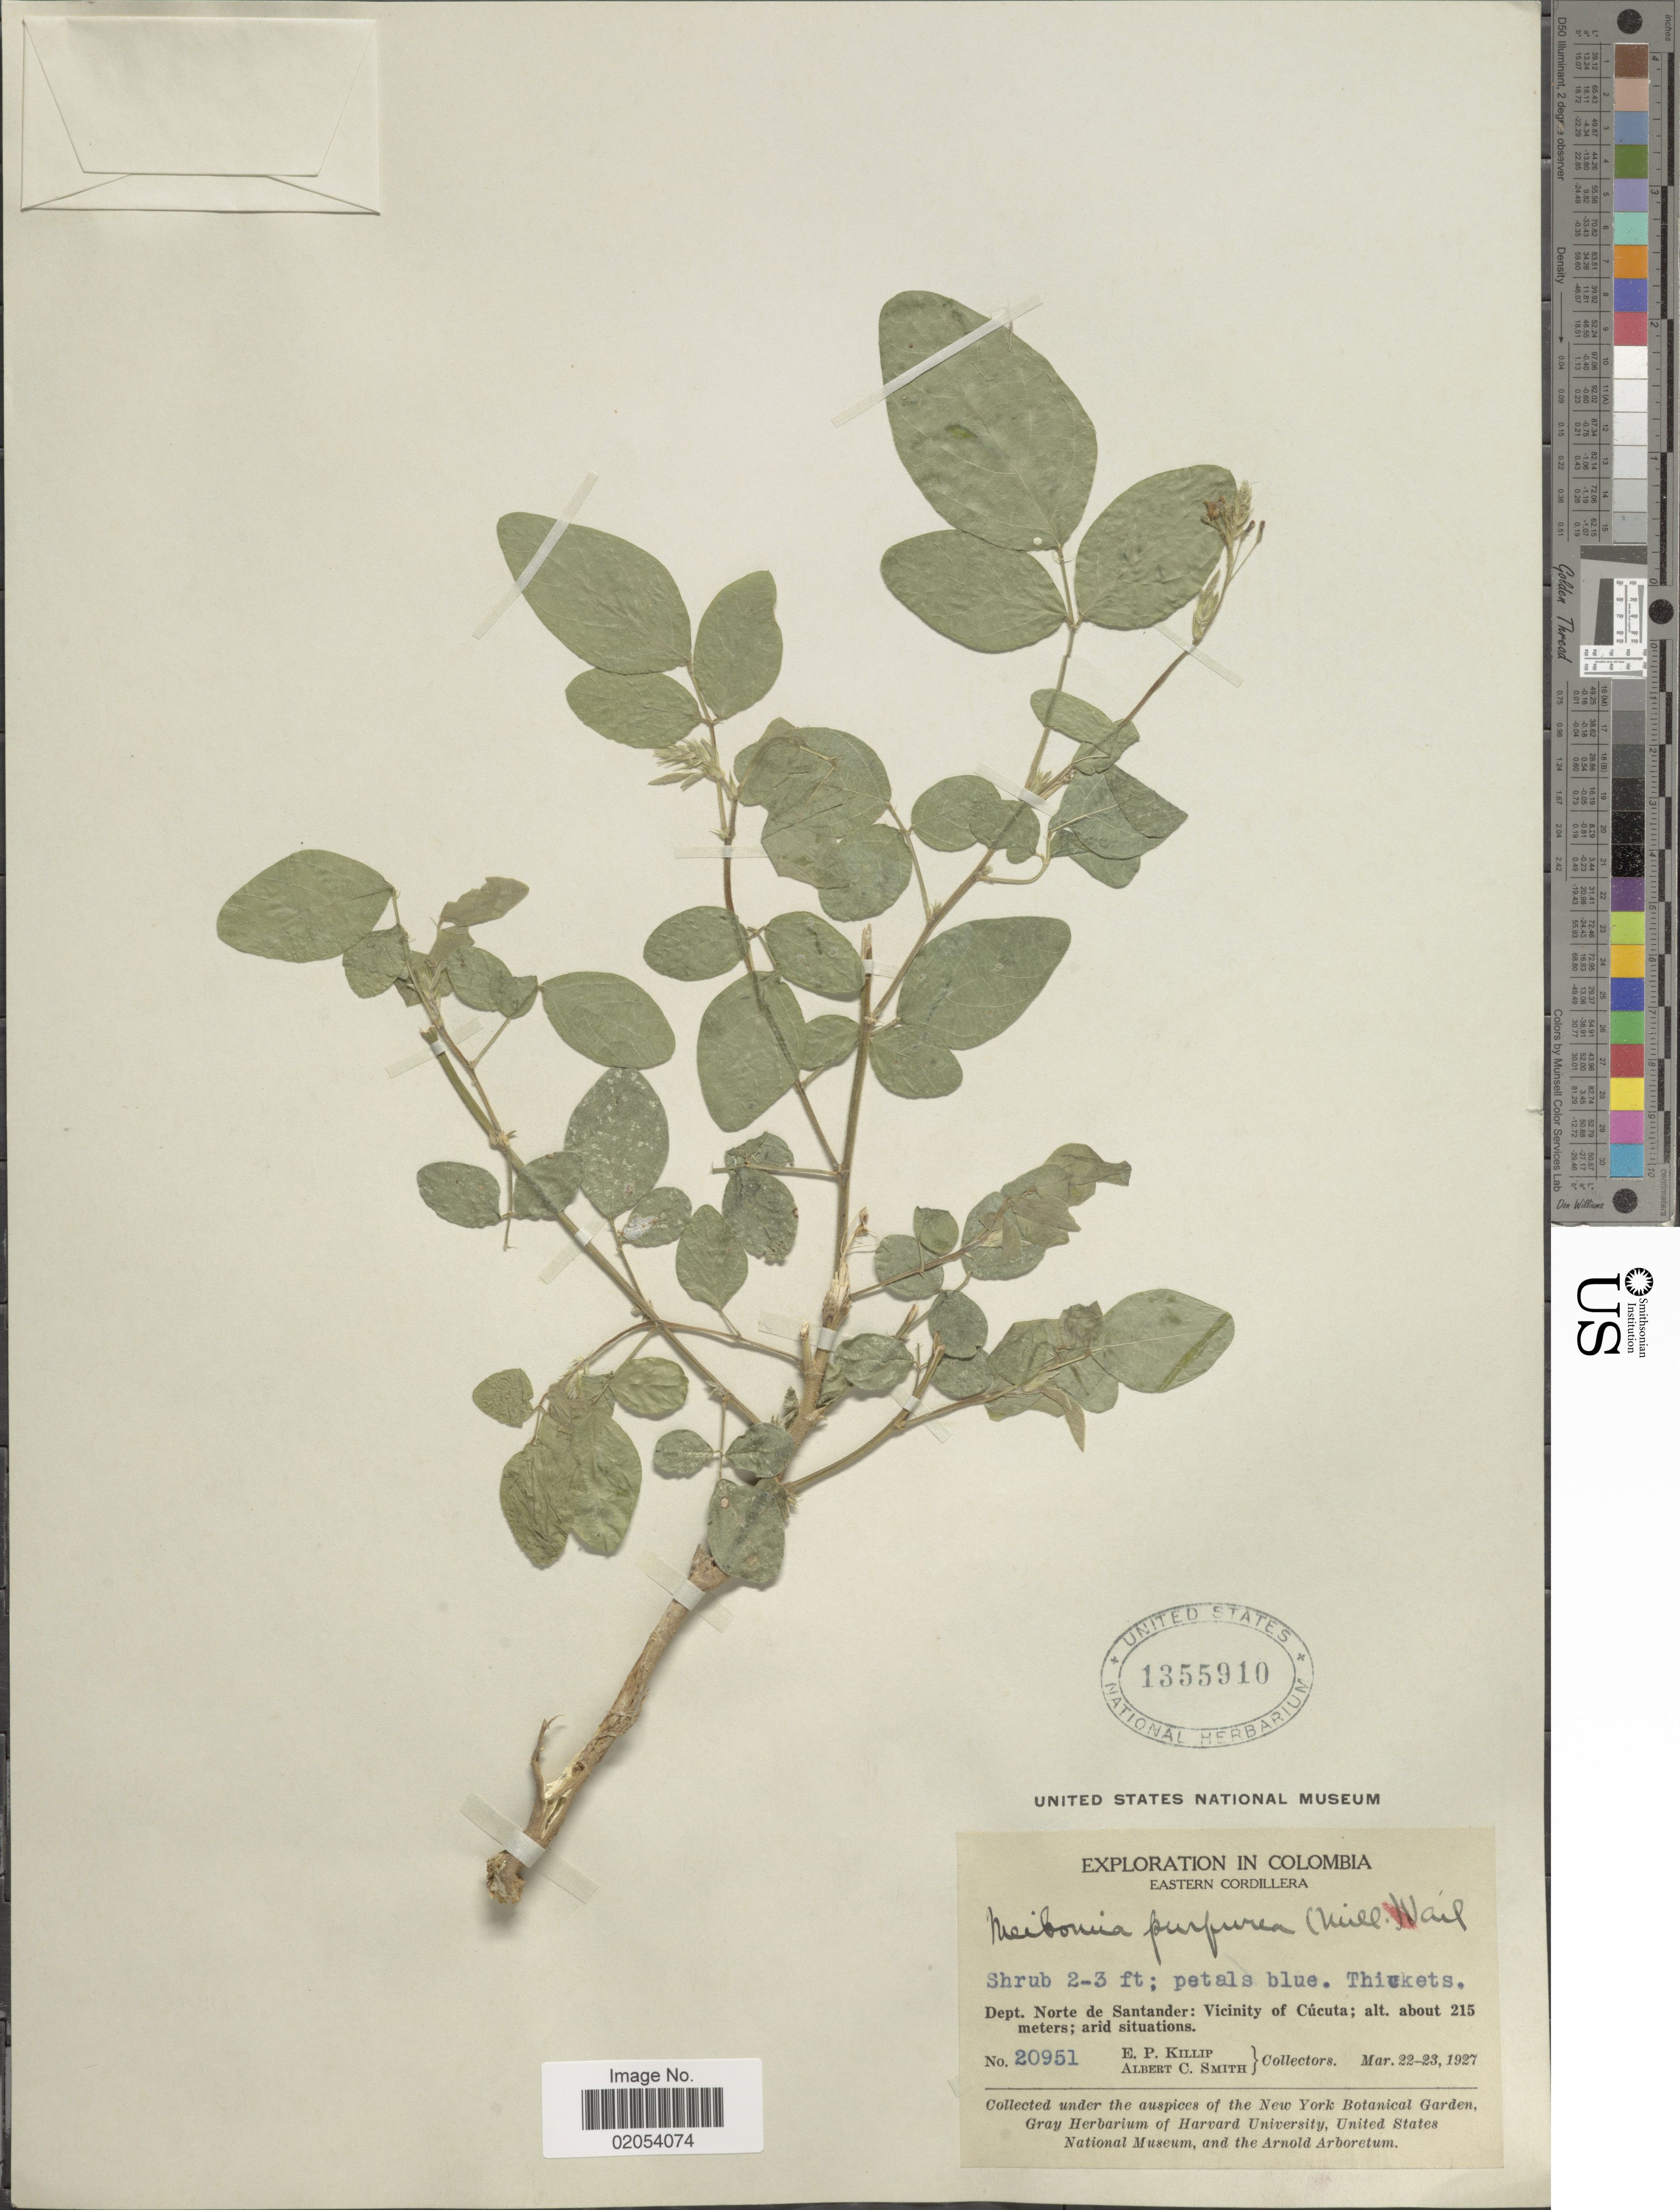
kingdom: Plantae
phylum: Tracheophyta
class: Magnoliopsida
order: Fabales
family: Fabaceae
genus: Desmodium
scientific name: Desmodium tortuosum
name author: (Sw.) DC.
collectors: E. P. Killip & A. C. Smith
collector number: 20951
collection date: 1927-03-22/1927-03-23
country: Colombia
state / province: Norte de Santander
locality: Vicinity of Cucuta, Eastern Cordillera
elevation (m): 215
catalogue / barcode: US 1355910